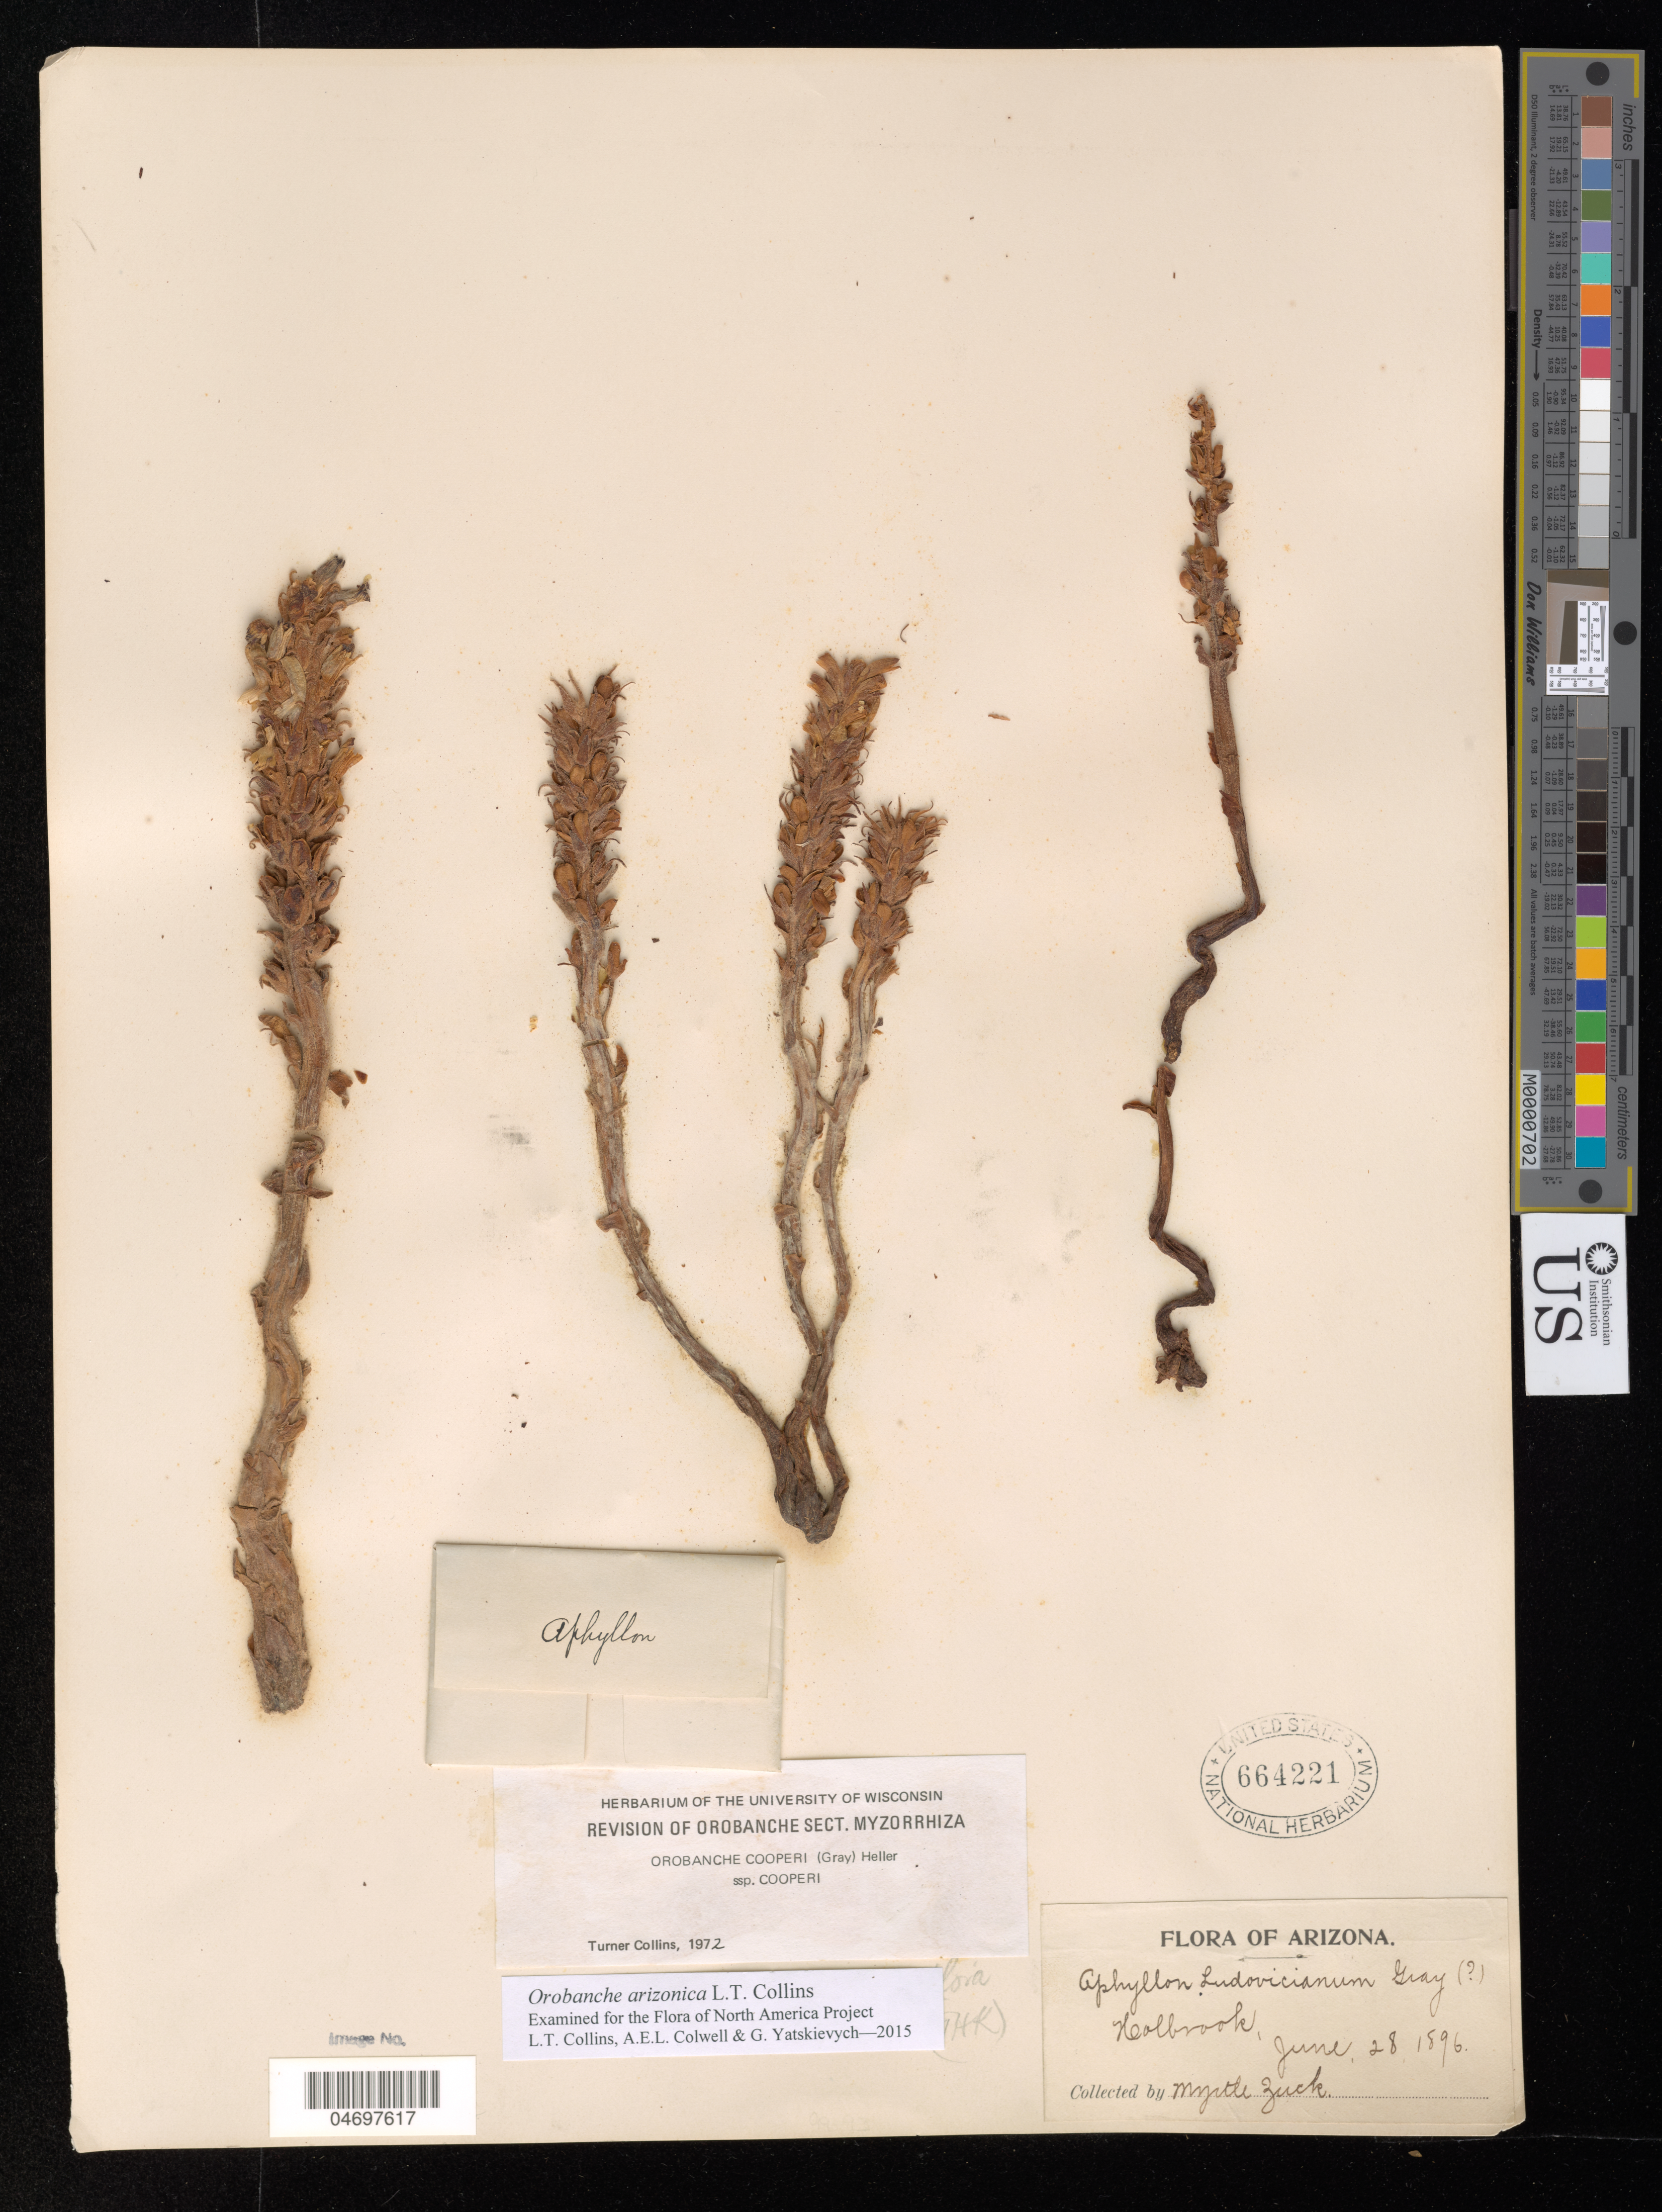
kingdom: Plantae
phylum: Tracheophyta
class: Magnoliopsida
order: Lamiales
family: Orobanchaceae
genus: Orobanche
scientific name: Orobanche arizonica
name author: L.T. Collins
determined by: Collins, L. T.; Colwell, A. E.; Yatskievych, G. A.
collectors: M. Zuck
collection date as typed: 28 Jun 1896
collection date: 1896-06-28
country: United States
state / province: Arizona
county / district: Navajo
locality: Holbrook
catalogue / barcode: US 664221